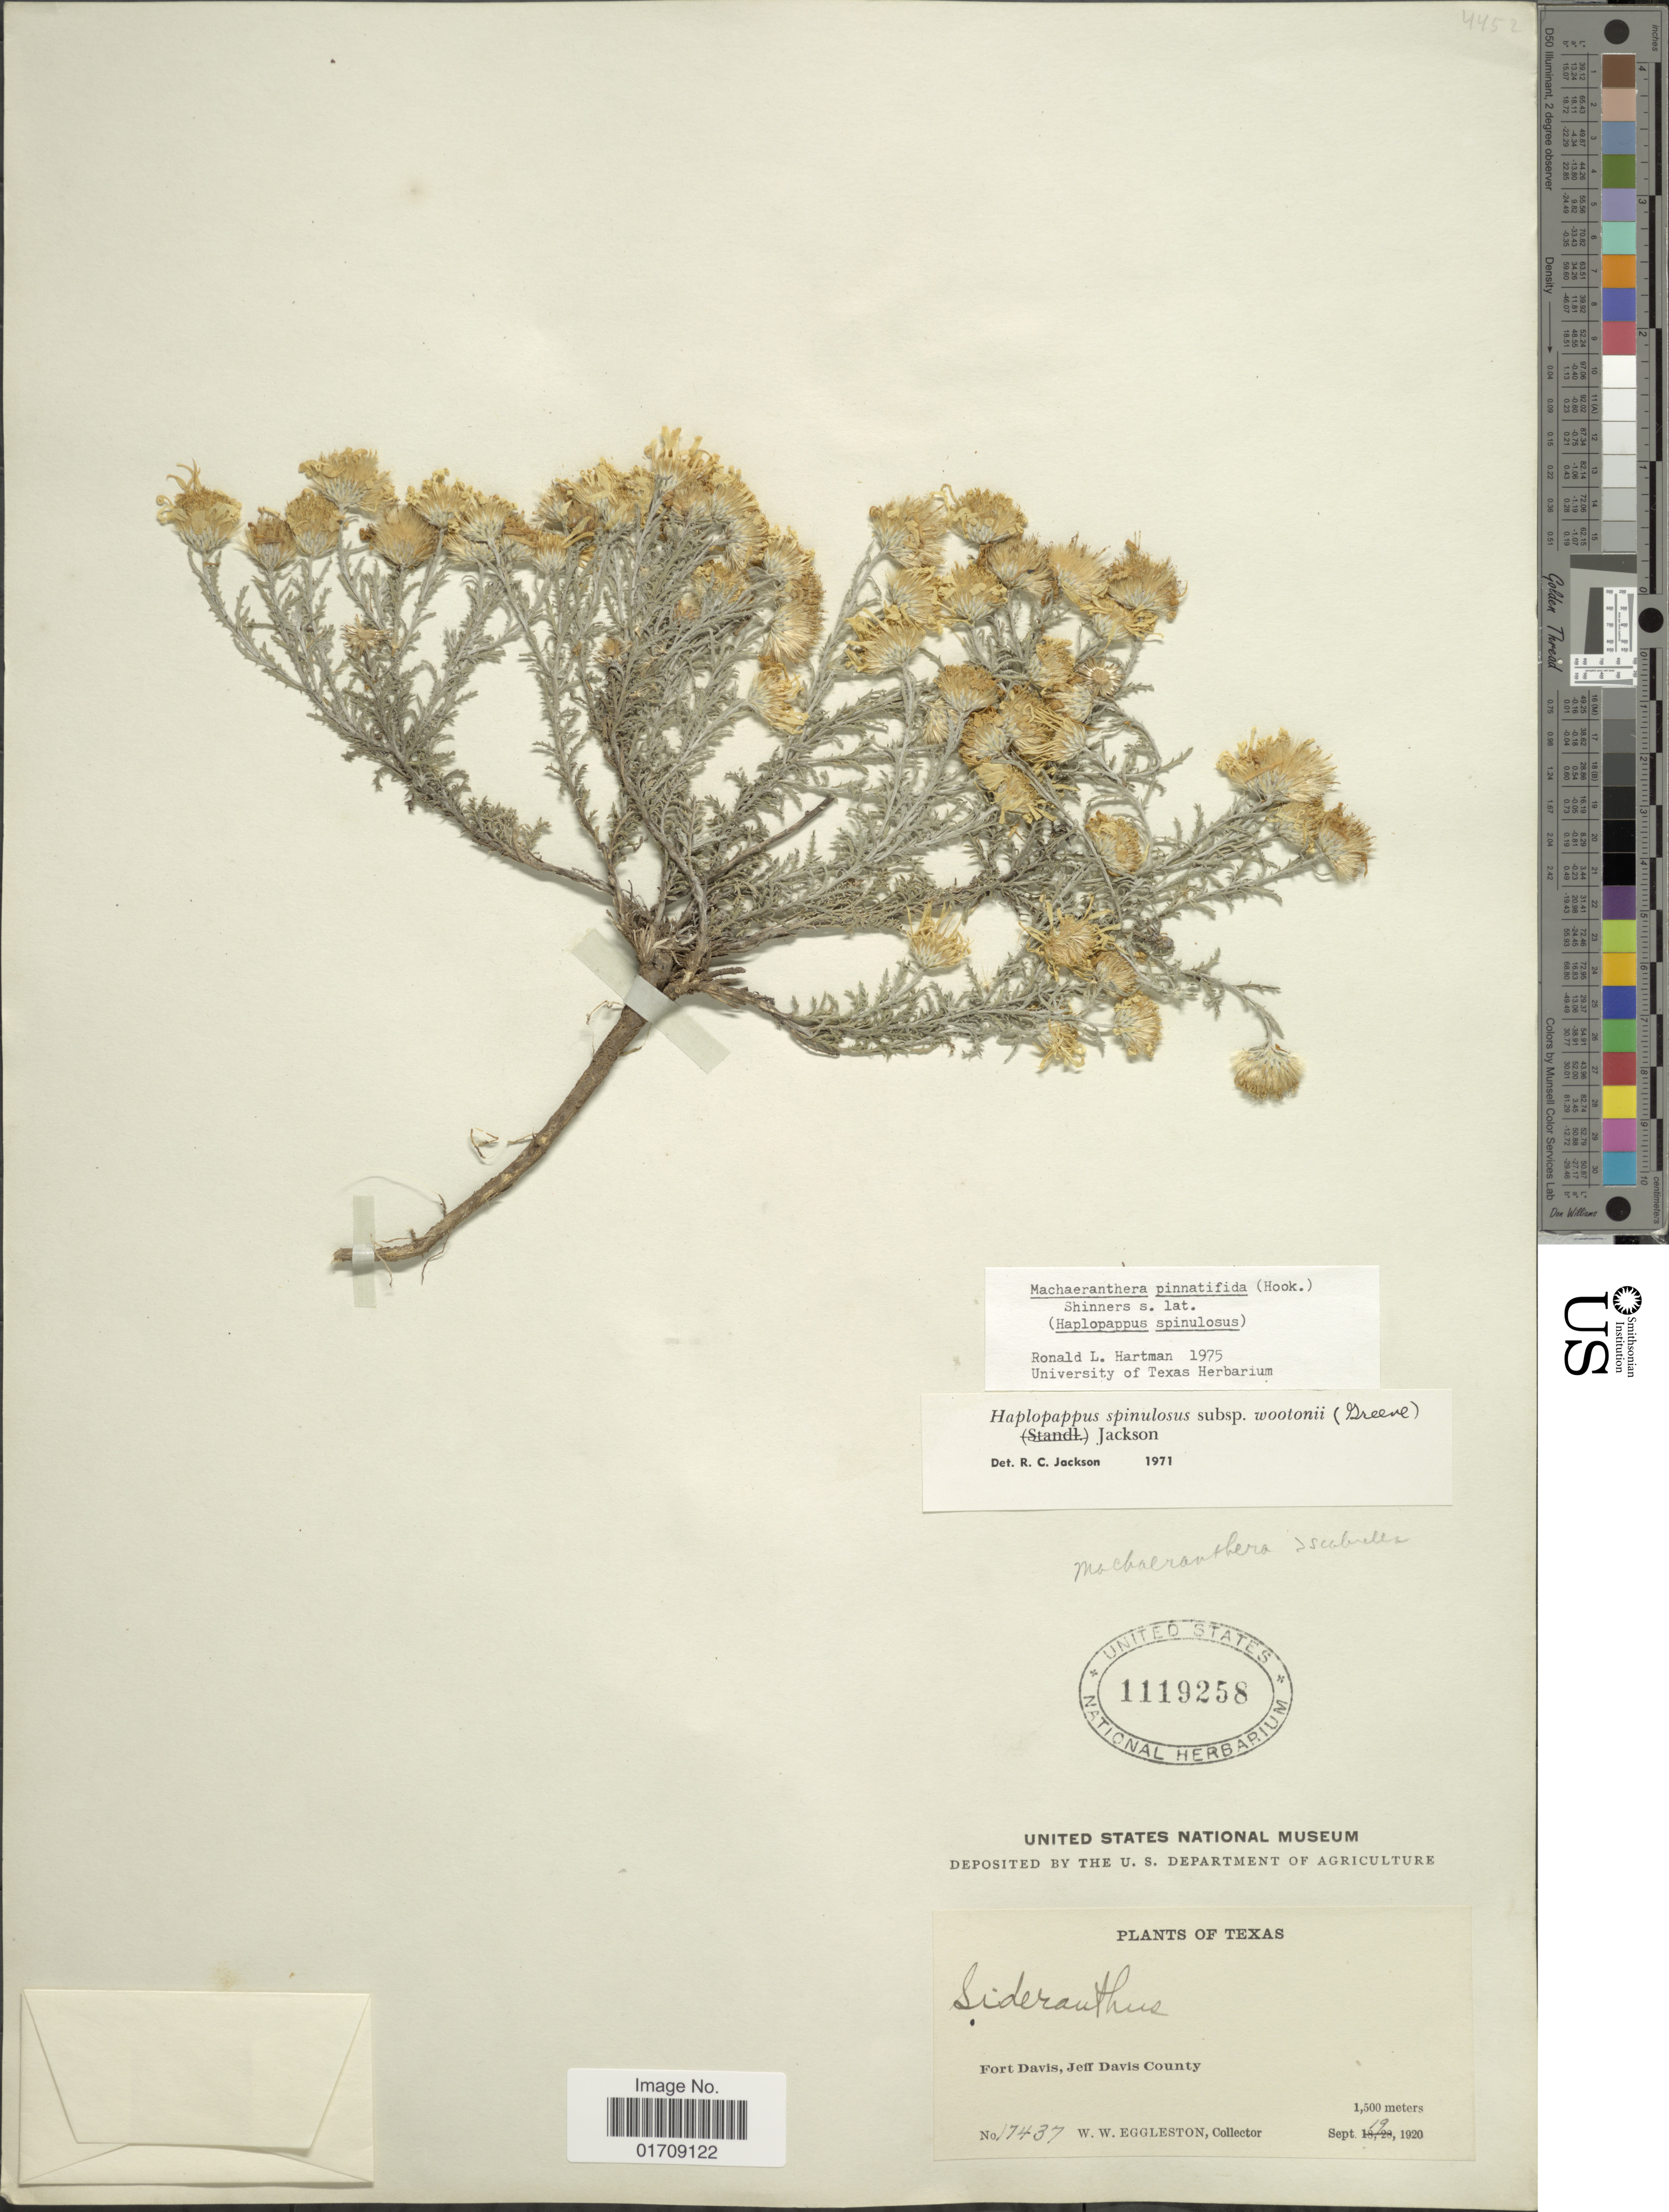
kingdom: Plantae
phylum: Tracheophyta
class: Magnoliopsida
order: Asterales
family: Asteraceae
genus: Machaeranthera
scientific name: Machaeranthera pinnatifida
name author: (Hook.) Shinners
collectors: W. W. Eggleston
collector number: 17437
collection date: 1920-09-19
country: United States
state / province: Texas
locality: Fort Davis, Jeff Davis County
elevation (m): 1500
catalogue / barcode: US 1119258